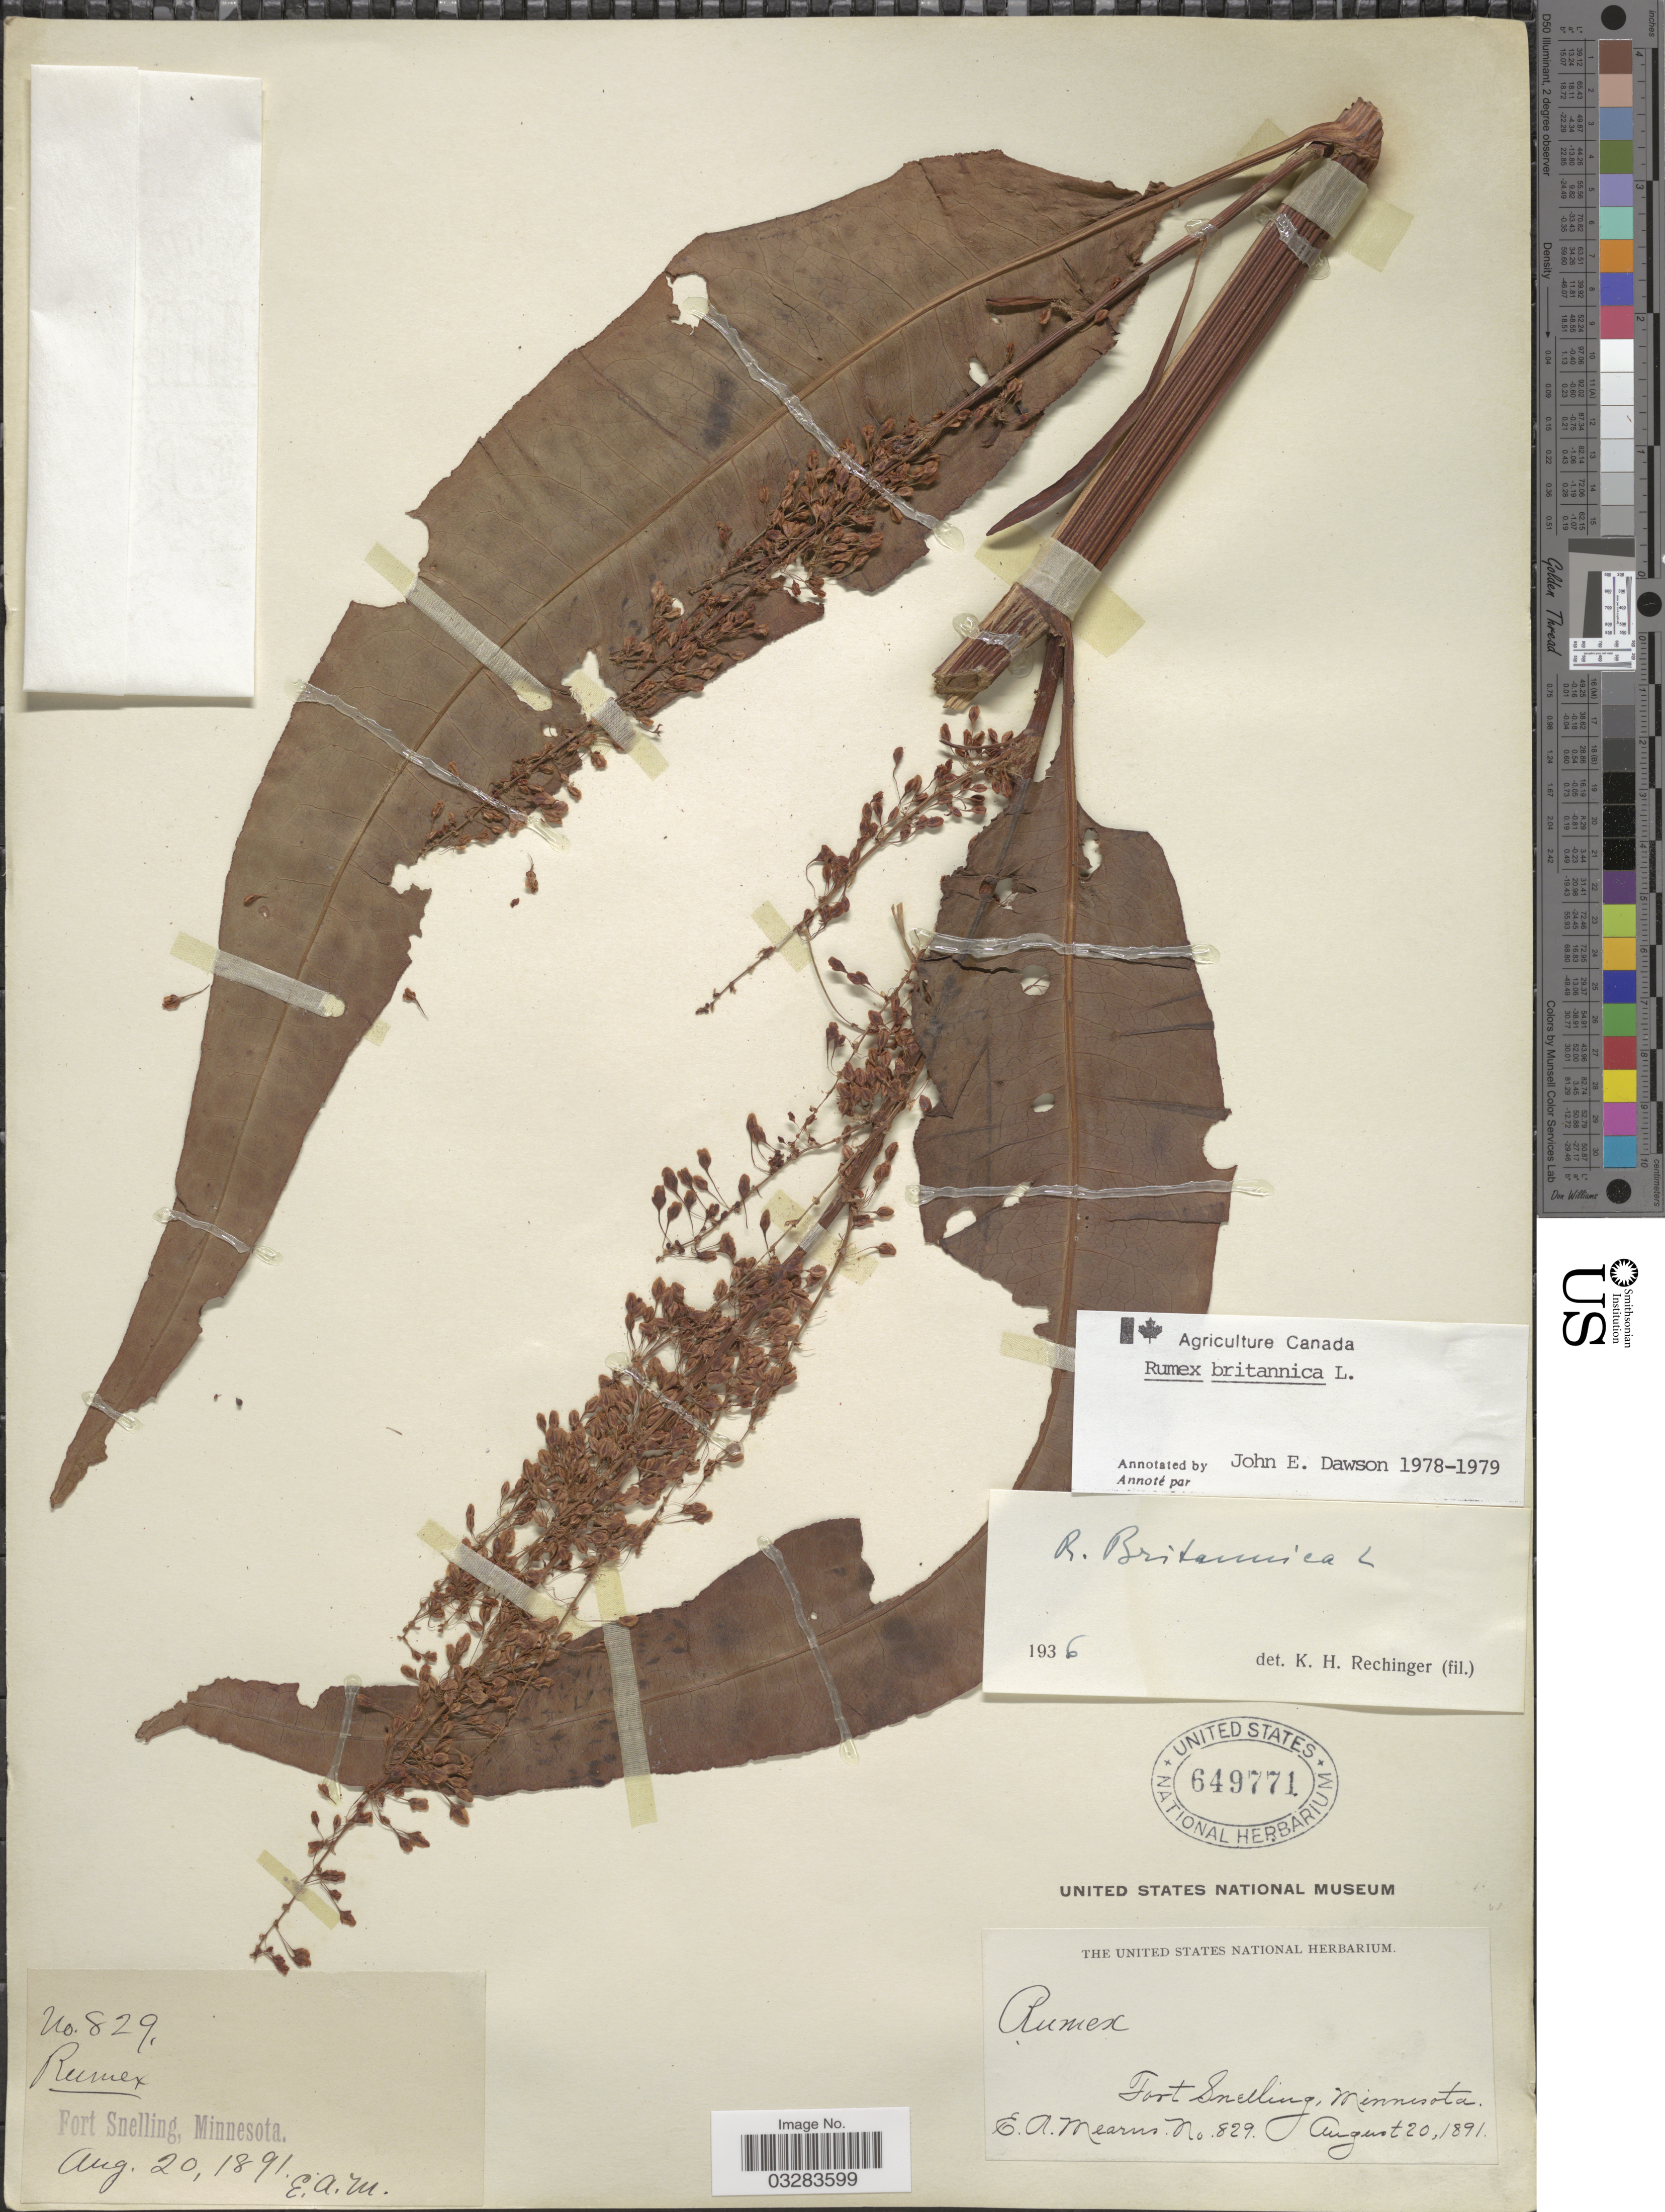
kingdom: Plantae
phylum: Tracheophyta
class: Magnoliopsida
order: Caryophyllales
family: Polygonaceae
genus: Rumex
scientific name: Rumex britannica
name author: L.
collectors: E. A. Mearns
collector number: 829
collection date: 1891-08-20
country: United States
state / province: Minnesota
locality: Fort Snelling.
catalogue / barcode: US 649771